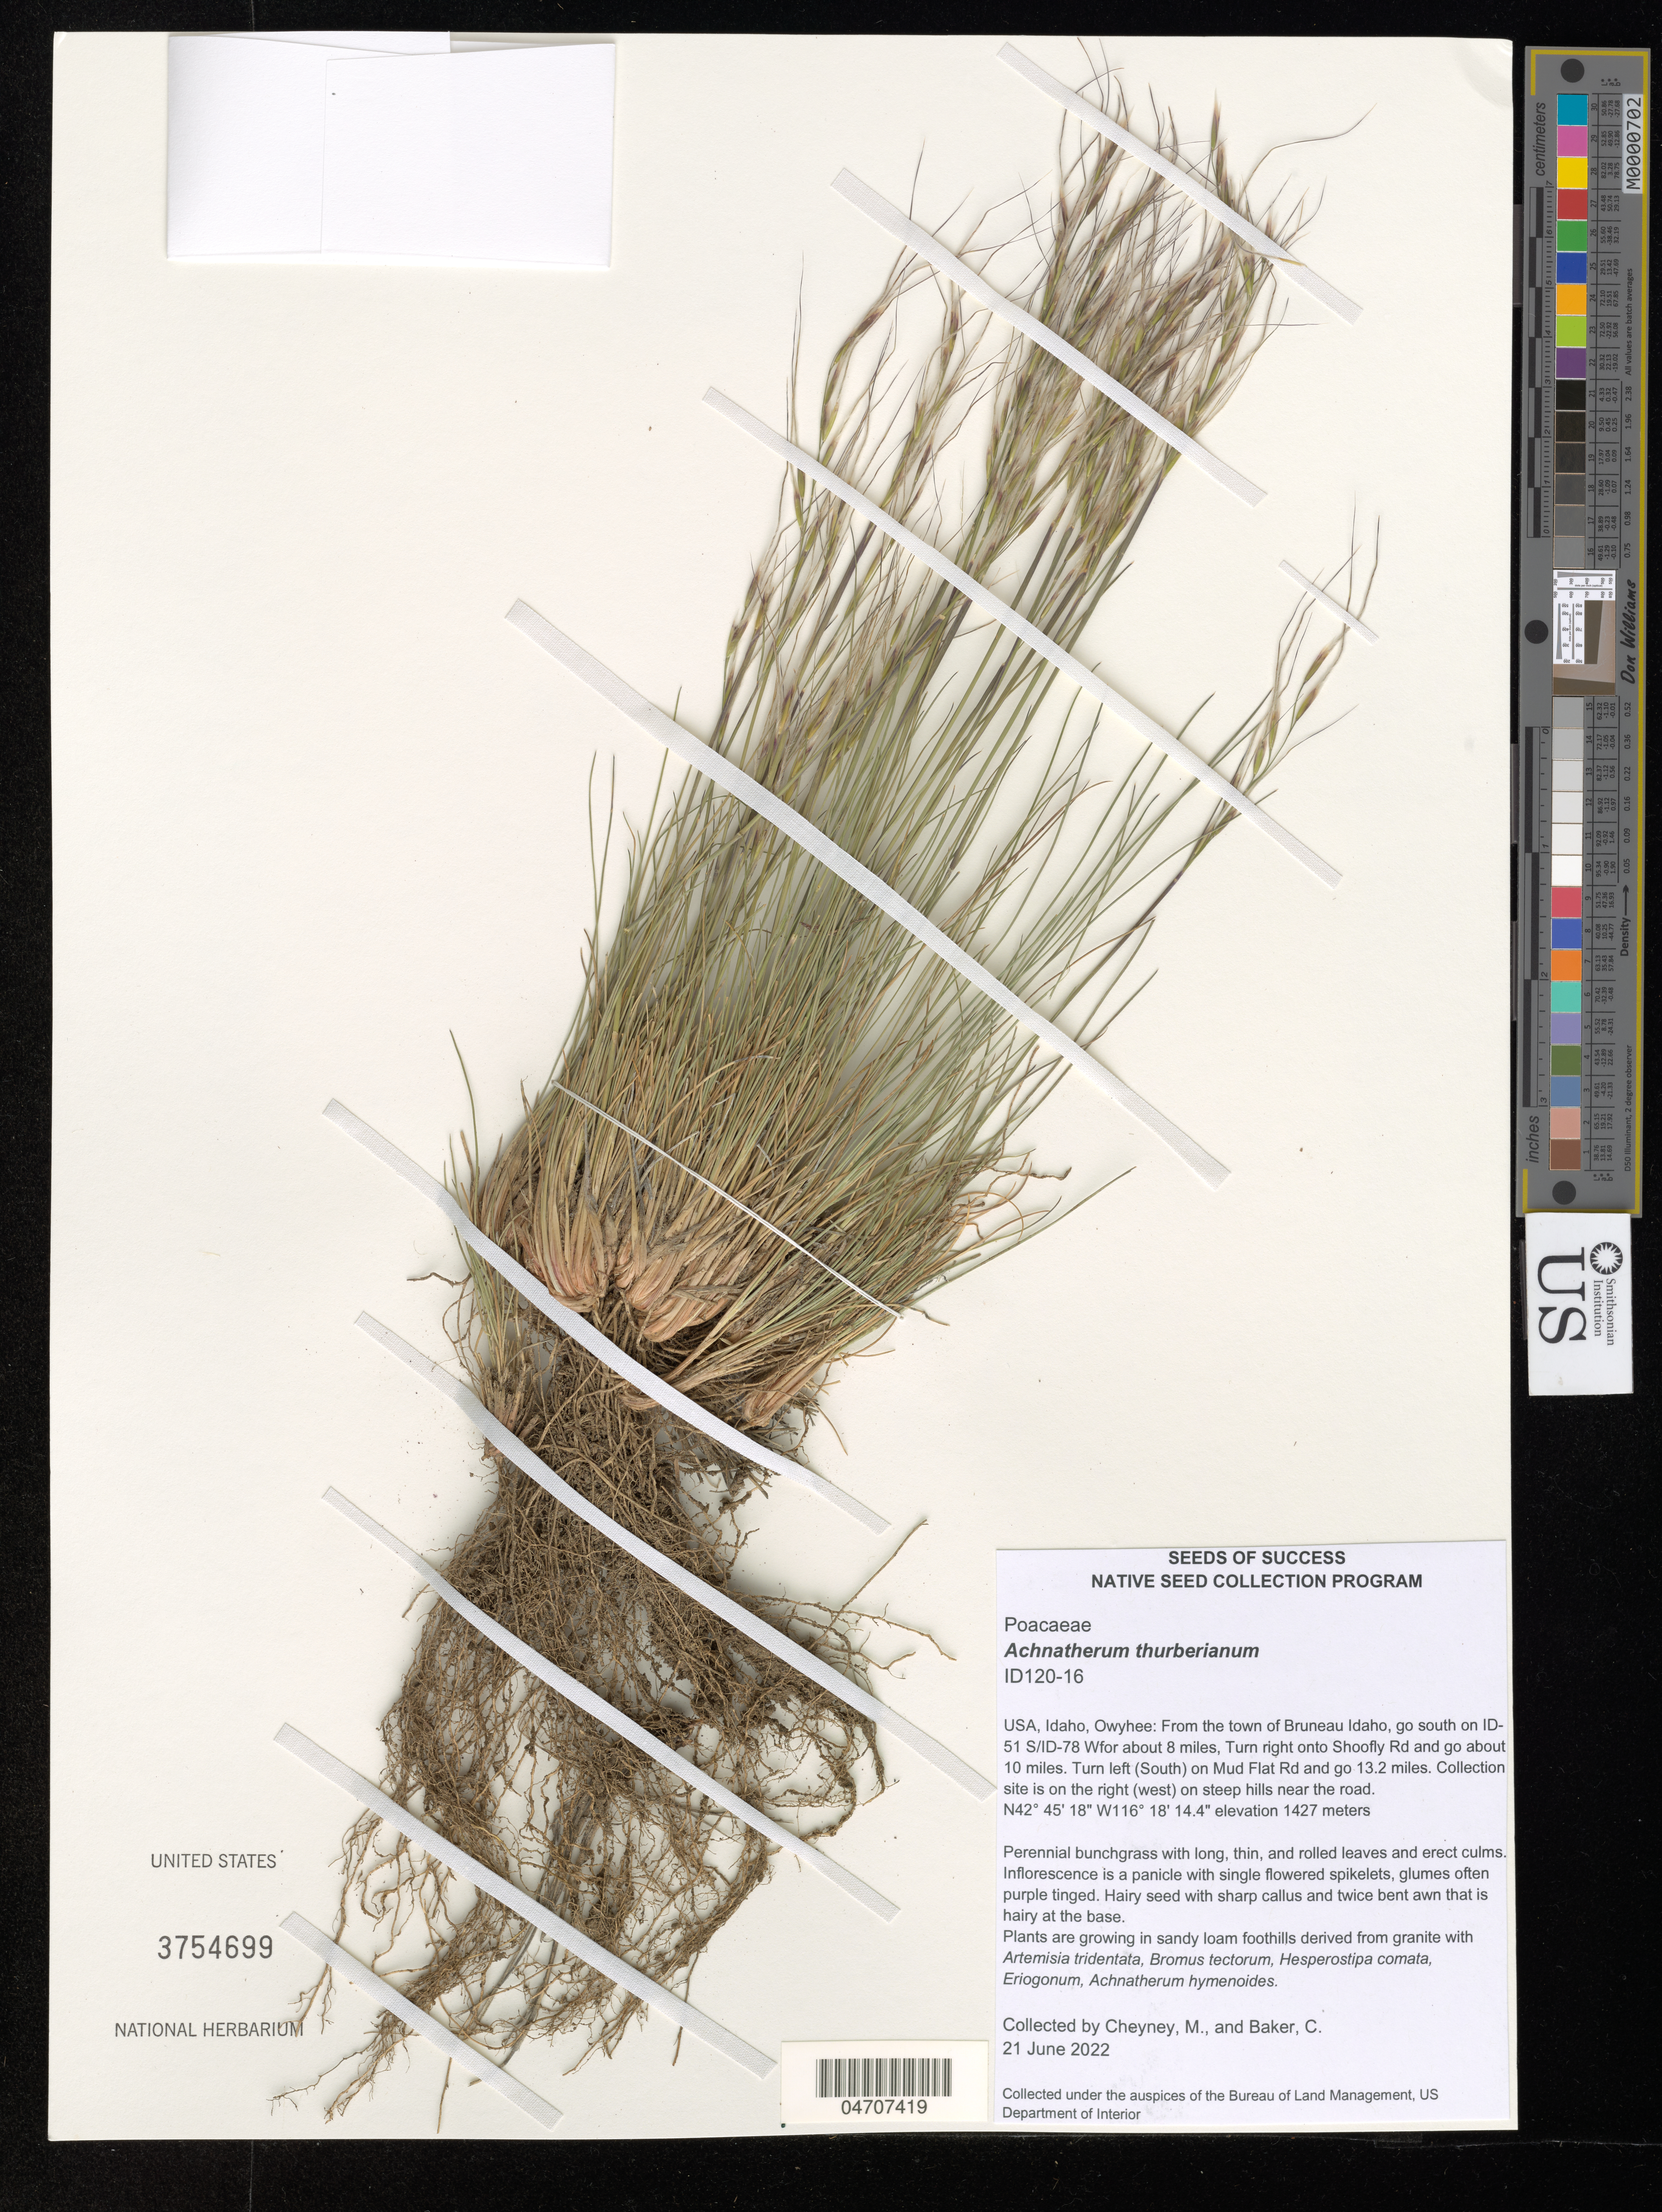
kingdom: Plantae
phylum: Tracheophyta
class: Liliopsida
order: Poales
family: Poaceae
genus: Achnatherum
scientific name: Achnatherum thurberianum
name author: (Piper) Barkworth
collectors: M. Cheyney & C. Baker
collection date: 2022-06-21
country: United States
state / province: Idaho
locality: Owyhee: From the town of Bruneau Idaho, go south on ID-51 S/ID-78 W for about 8 miles, Turn right onto Shoofly Rd and go about 10 miles. Turn left (South) on Mud Flat Rd and go 13.2 miles. Collection site is on the right (west) on steep hills near the road.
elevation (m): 1427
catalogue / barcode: US 3754699